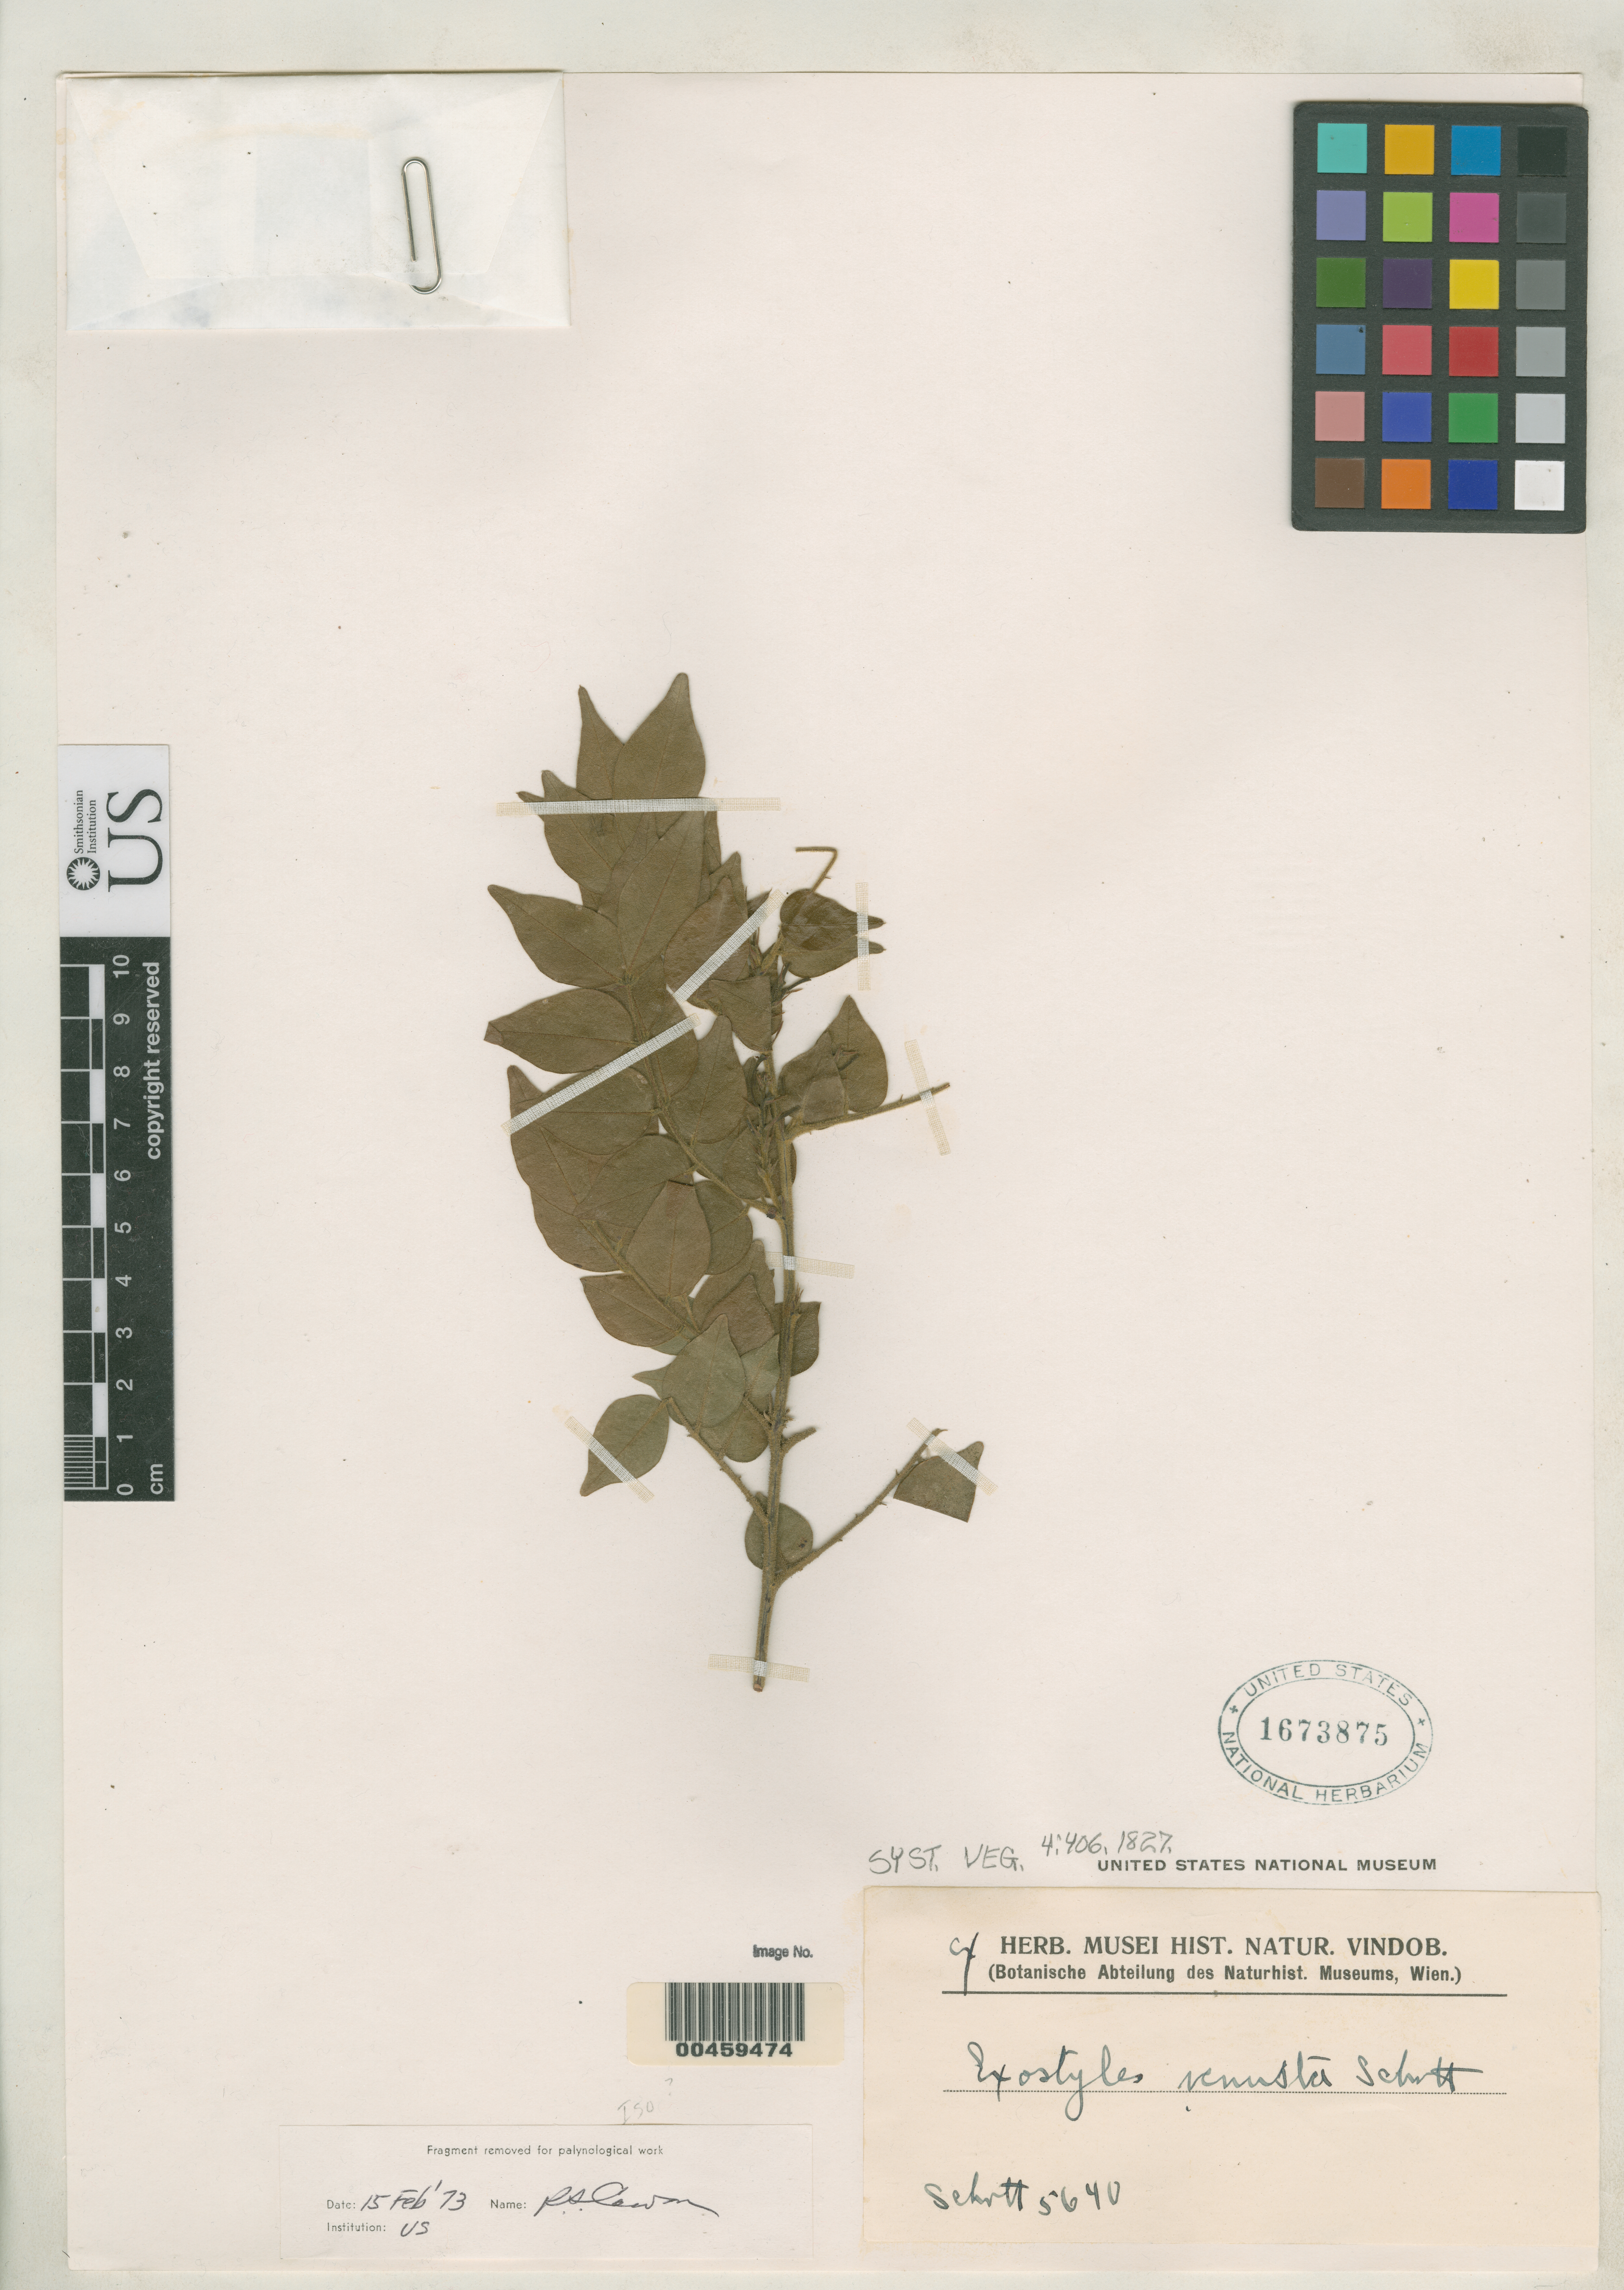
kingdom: Plantae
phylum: Tracheophyta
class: Magnoliopsida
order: Fabales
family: Fabaceae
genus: Exostyles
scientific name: Exostyles venusta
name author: Schott ex Spreng.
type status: Isotype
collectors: H. W. Schott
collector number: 5640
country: Brazil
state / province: Minas Gerais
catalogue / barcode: US 1673875